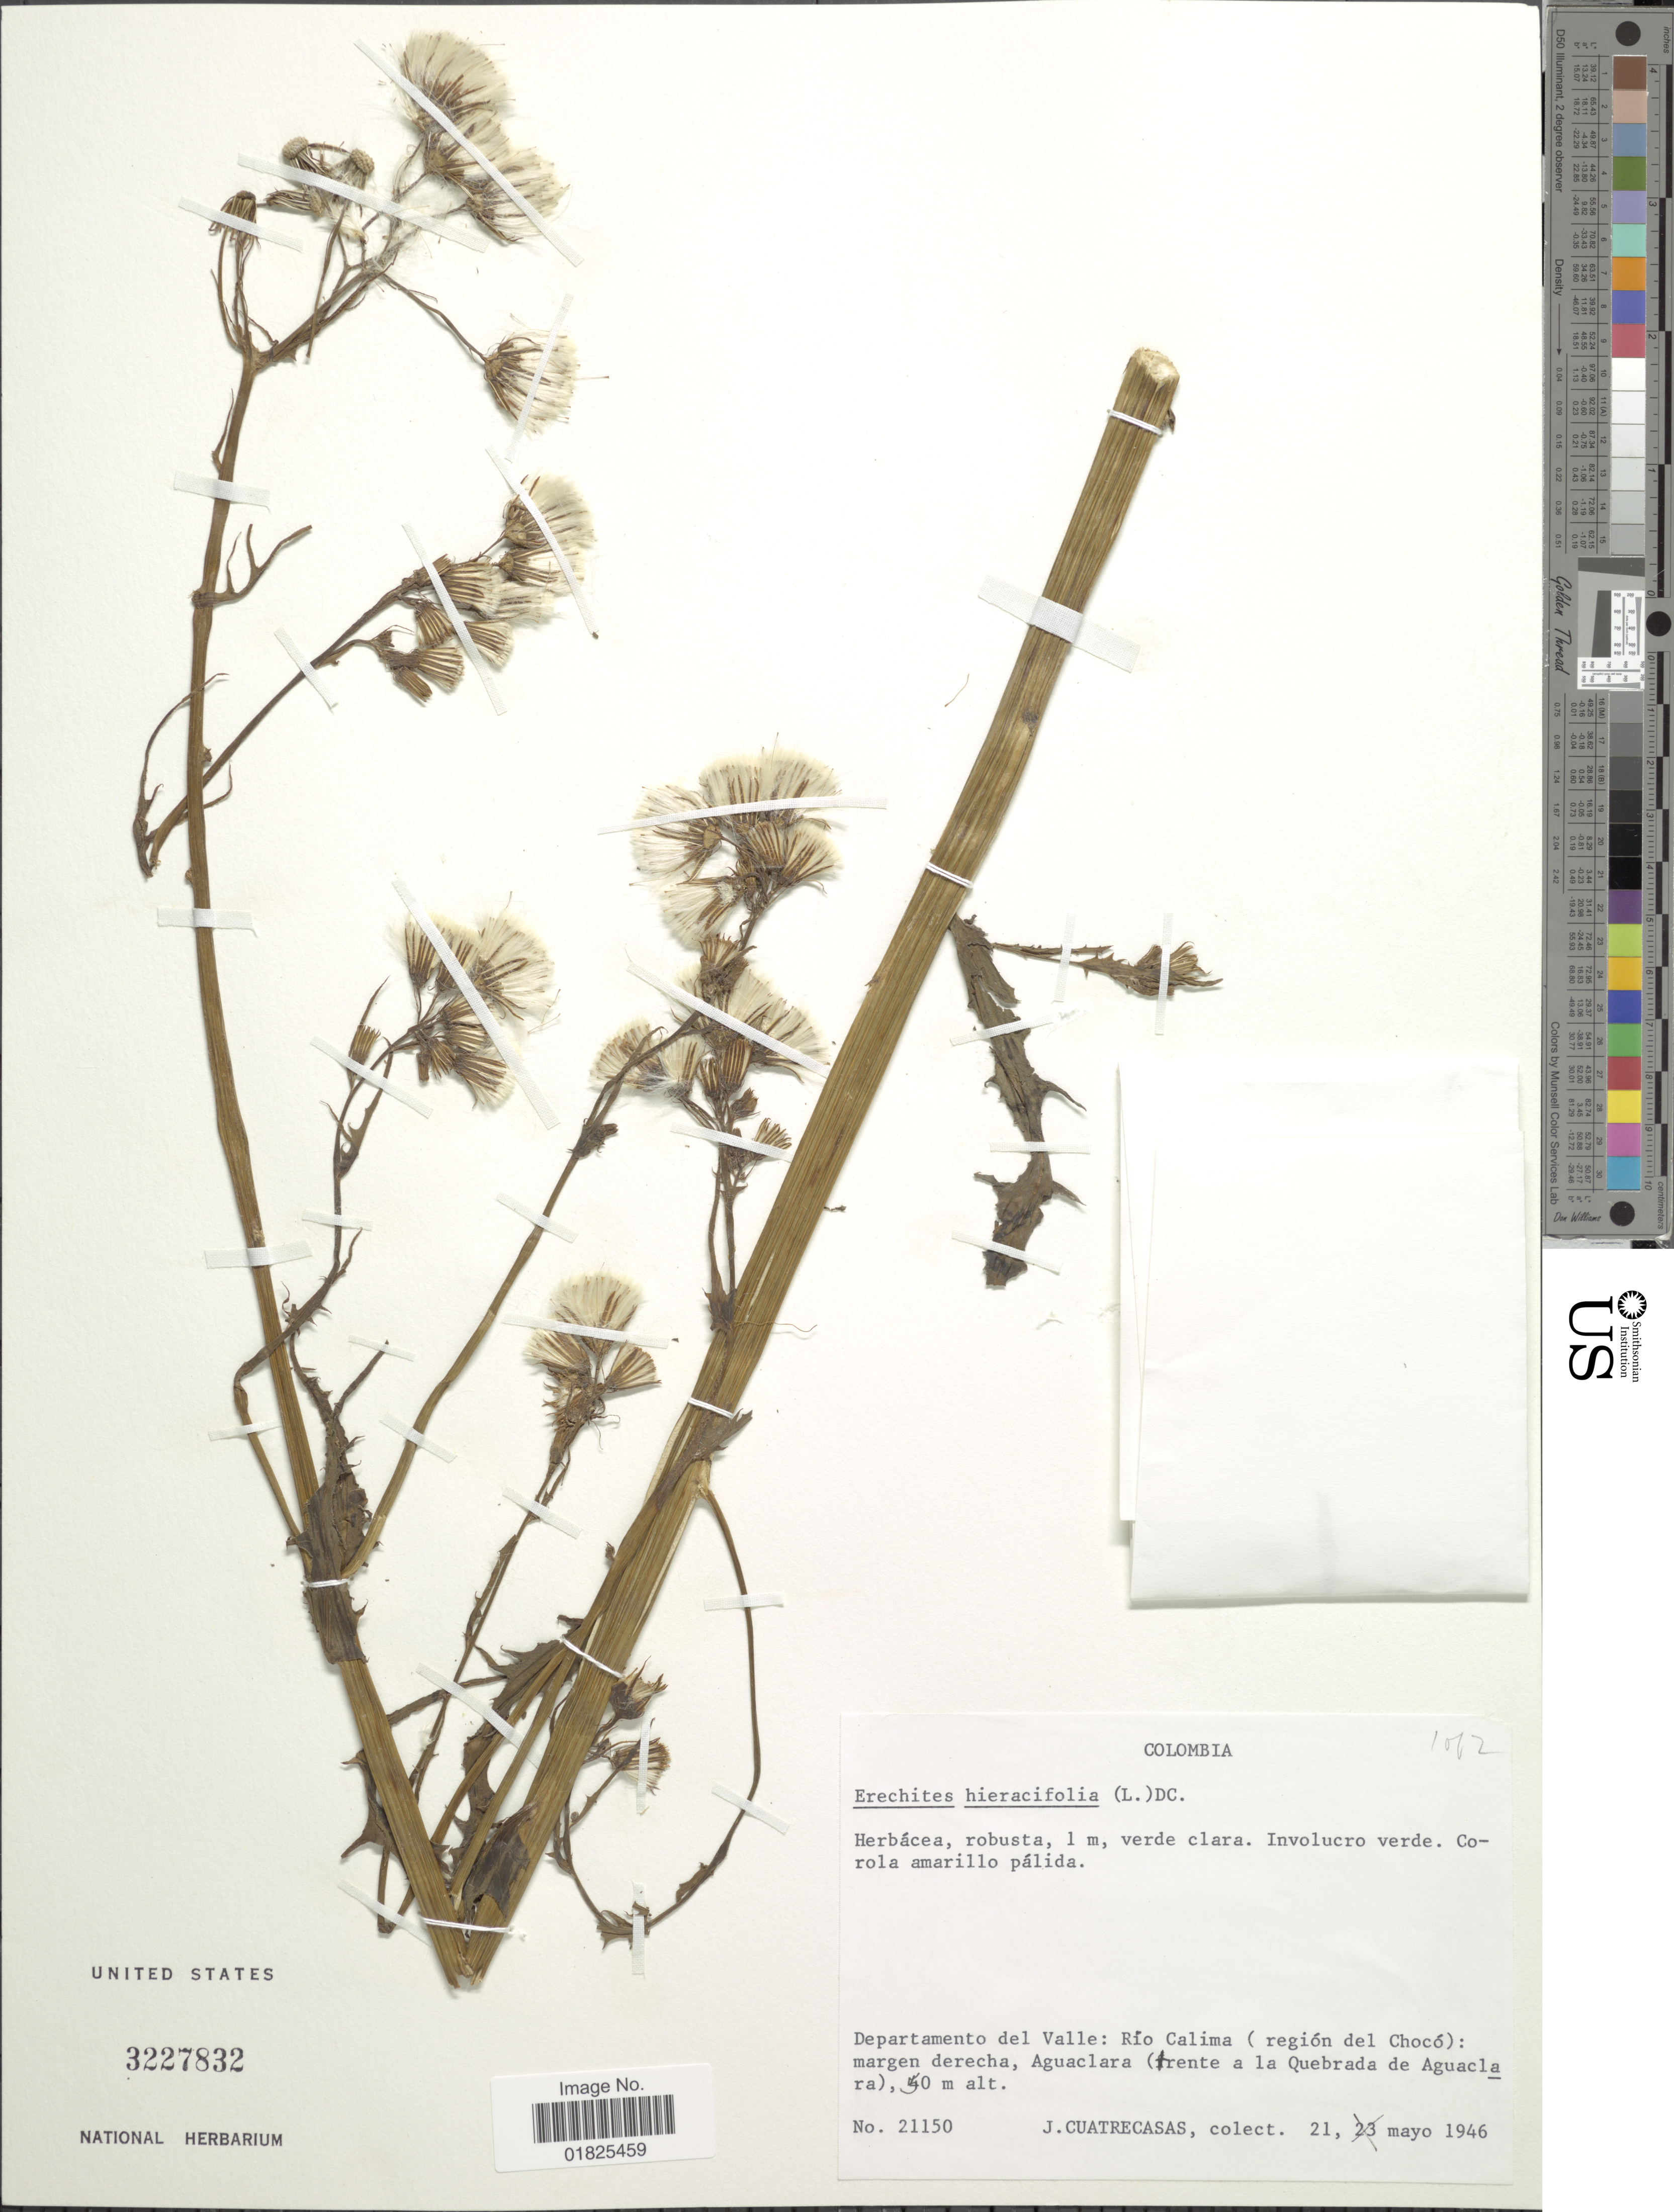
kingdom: Plantae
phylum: Tracheophyta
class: Magnoliopsida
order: Asterales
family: Asteraceae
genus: Erechtites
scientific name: Erechtites hieraciifolius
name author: (L.) Raf. ex DC.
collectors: J. Cuatrecasas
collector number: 21150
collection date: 1946-05-21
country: Colombia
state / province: Valle del Cauca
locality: Rio Calima (region del Choco): margen derecha, Aguaclara (trente a la Quebrada de Aguacla)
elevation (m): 50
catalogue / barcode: US 3227832